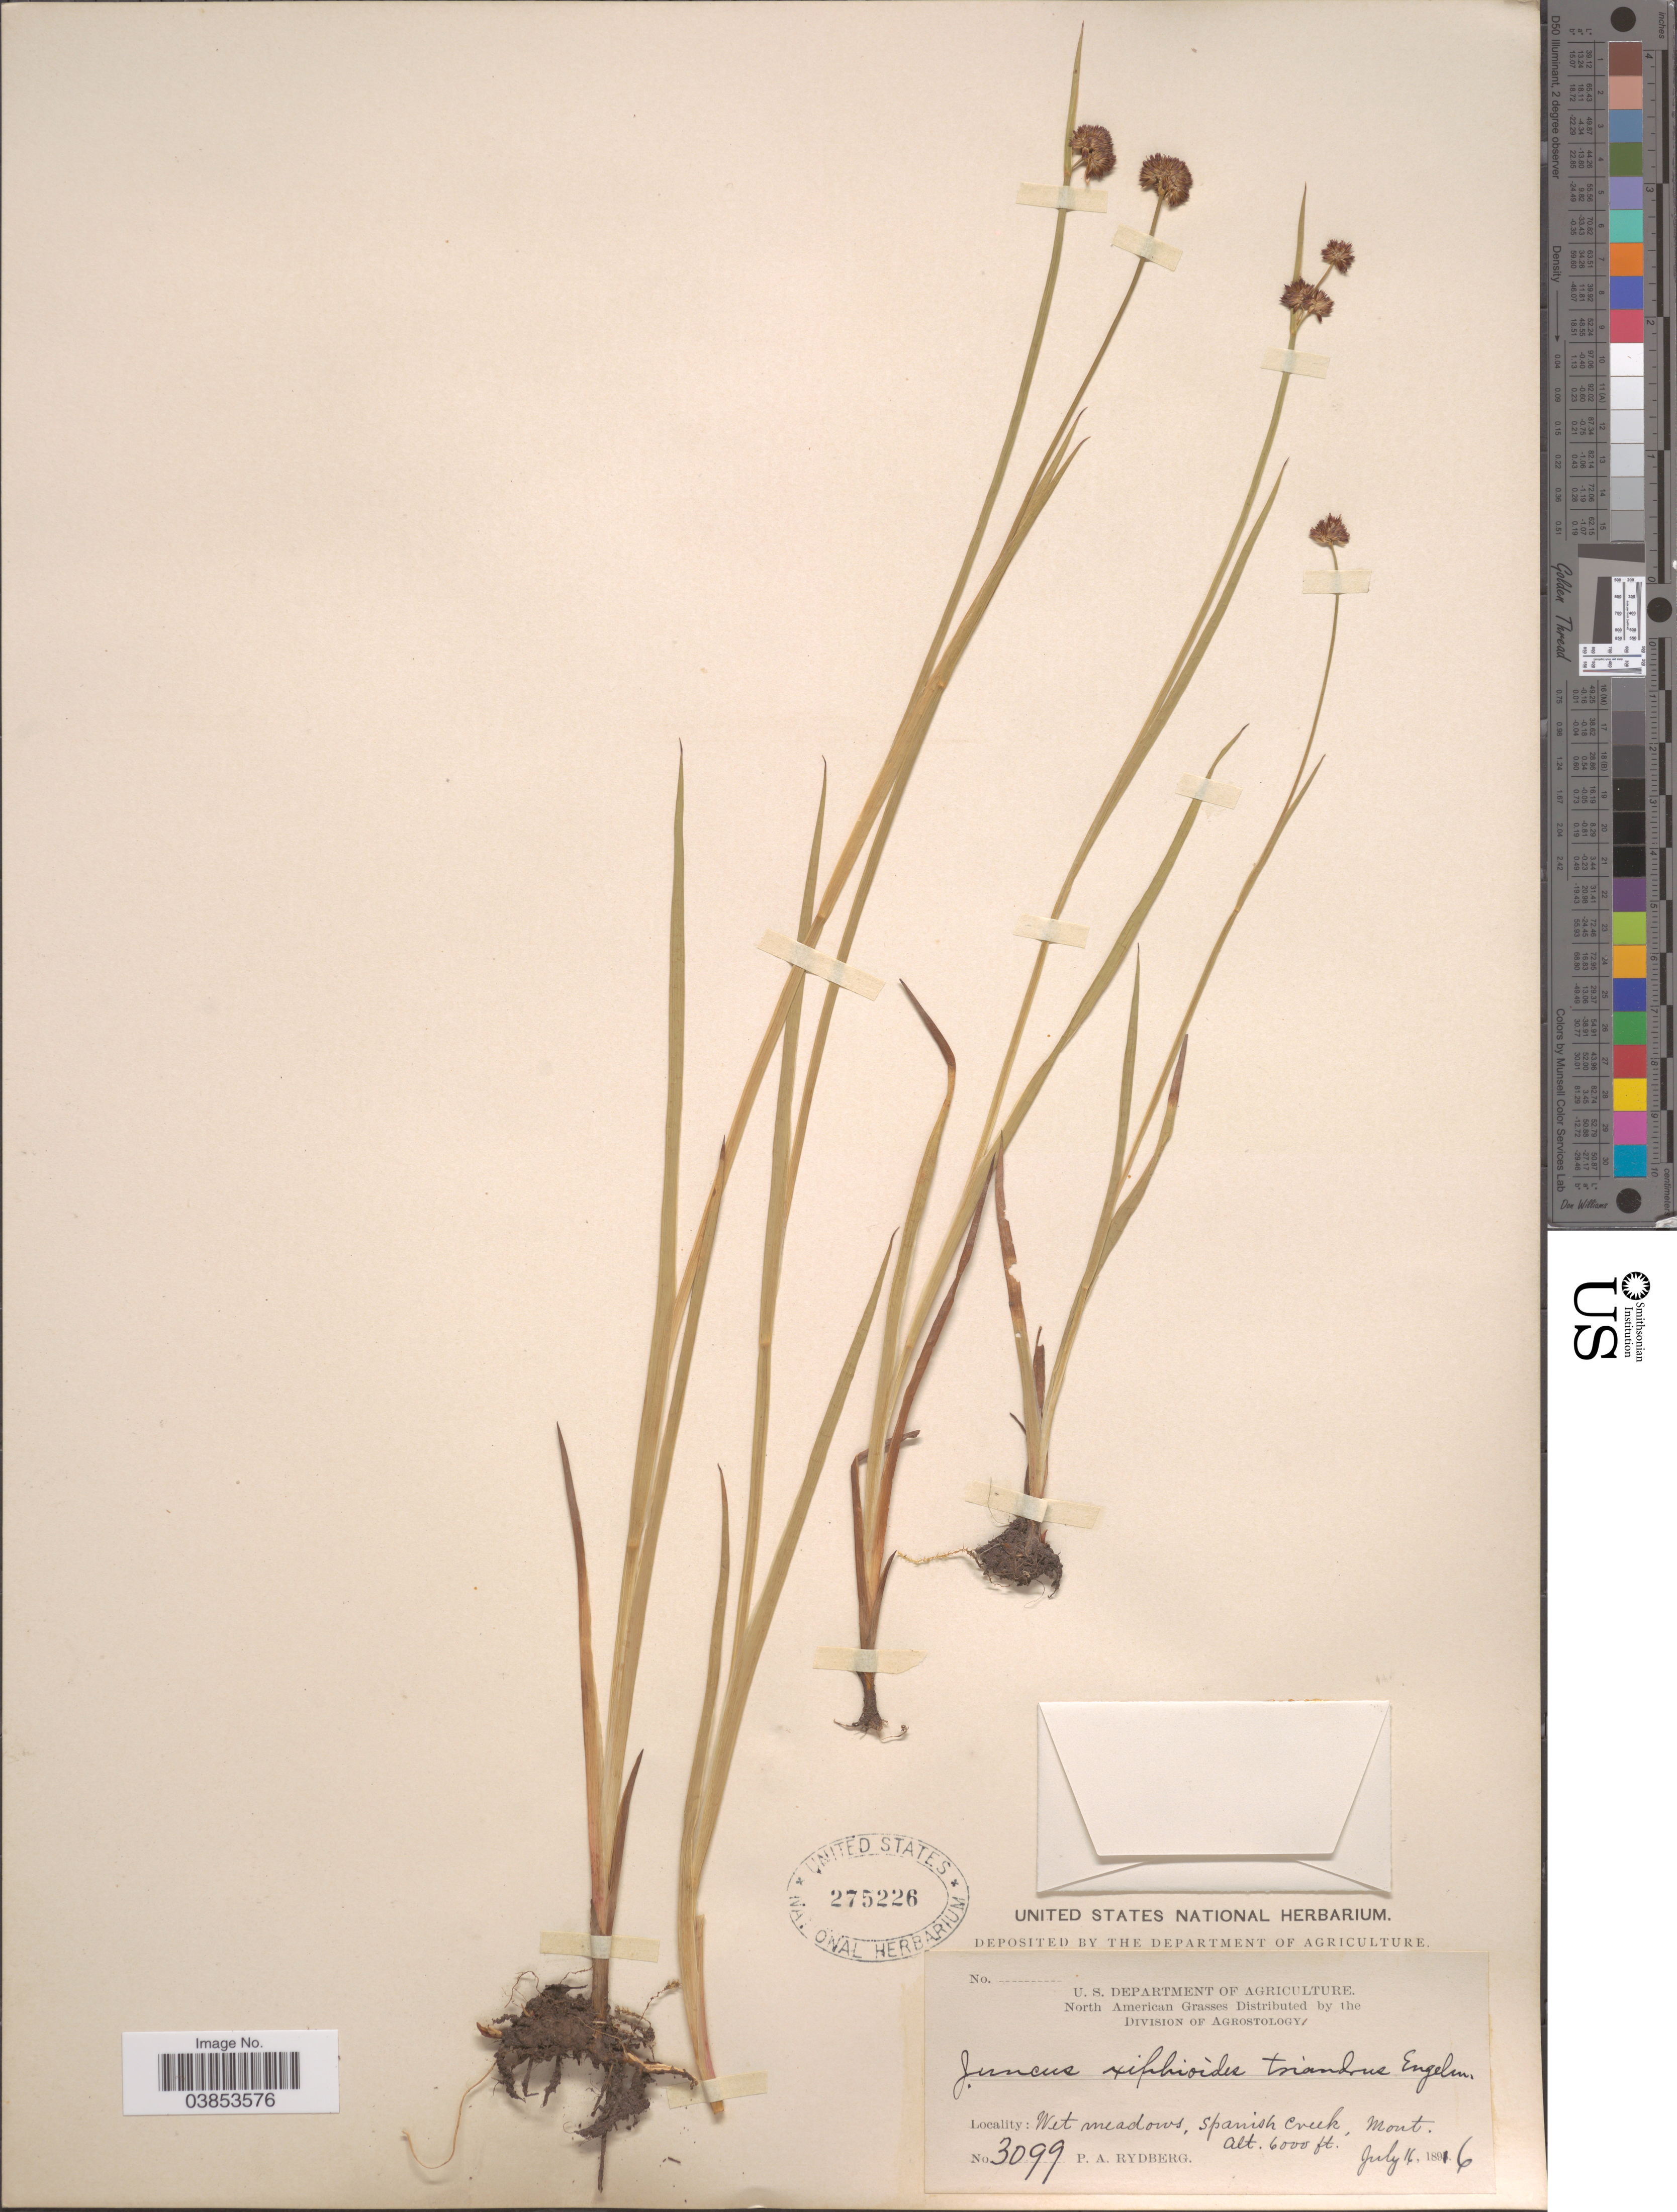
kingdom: Plantae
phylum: Tracheophyta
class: Liliopsida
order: Poales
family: Juncaceae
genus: Juncus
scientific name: Juncus ensifolius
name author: Wikstr.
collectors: P. A. Rydberg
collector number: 3099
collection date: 1896-07-16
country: United States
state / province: Montana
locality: Spanish Creek.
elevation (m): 1829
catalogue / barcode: US 275226